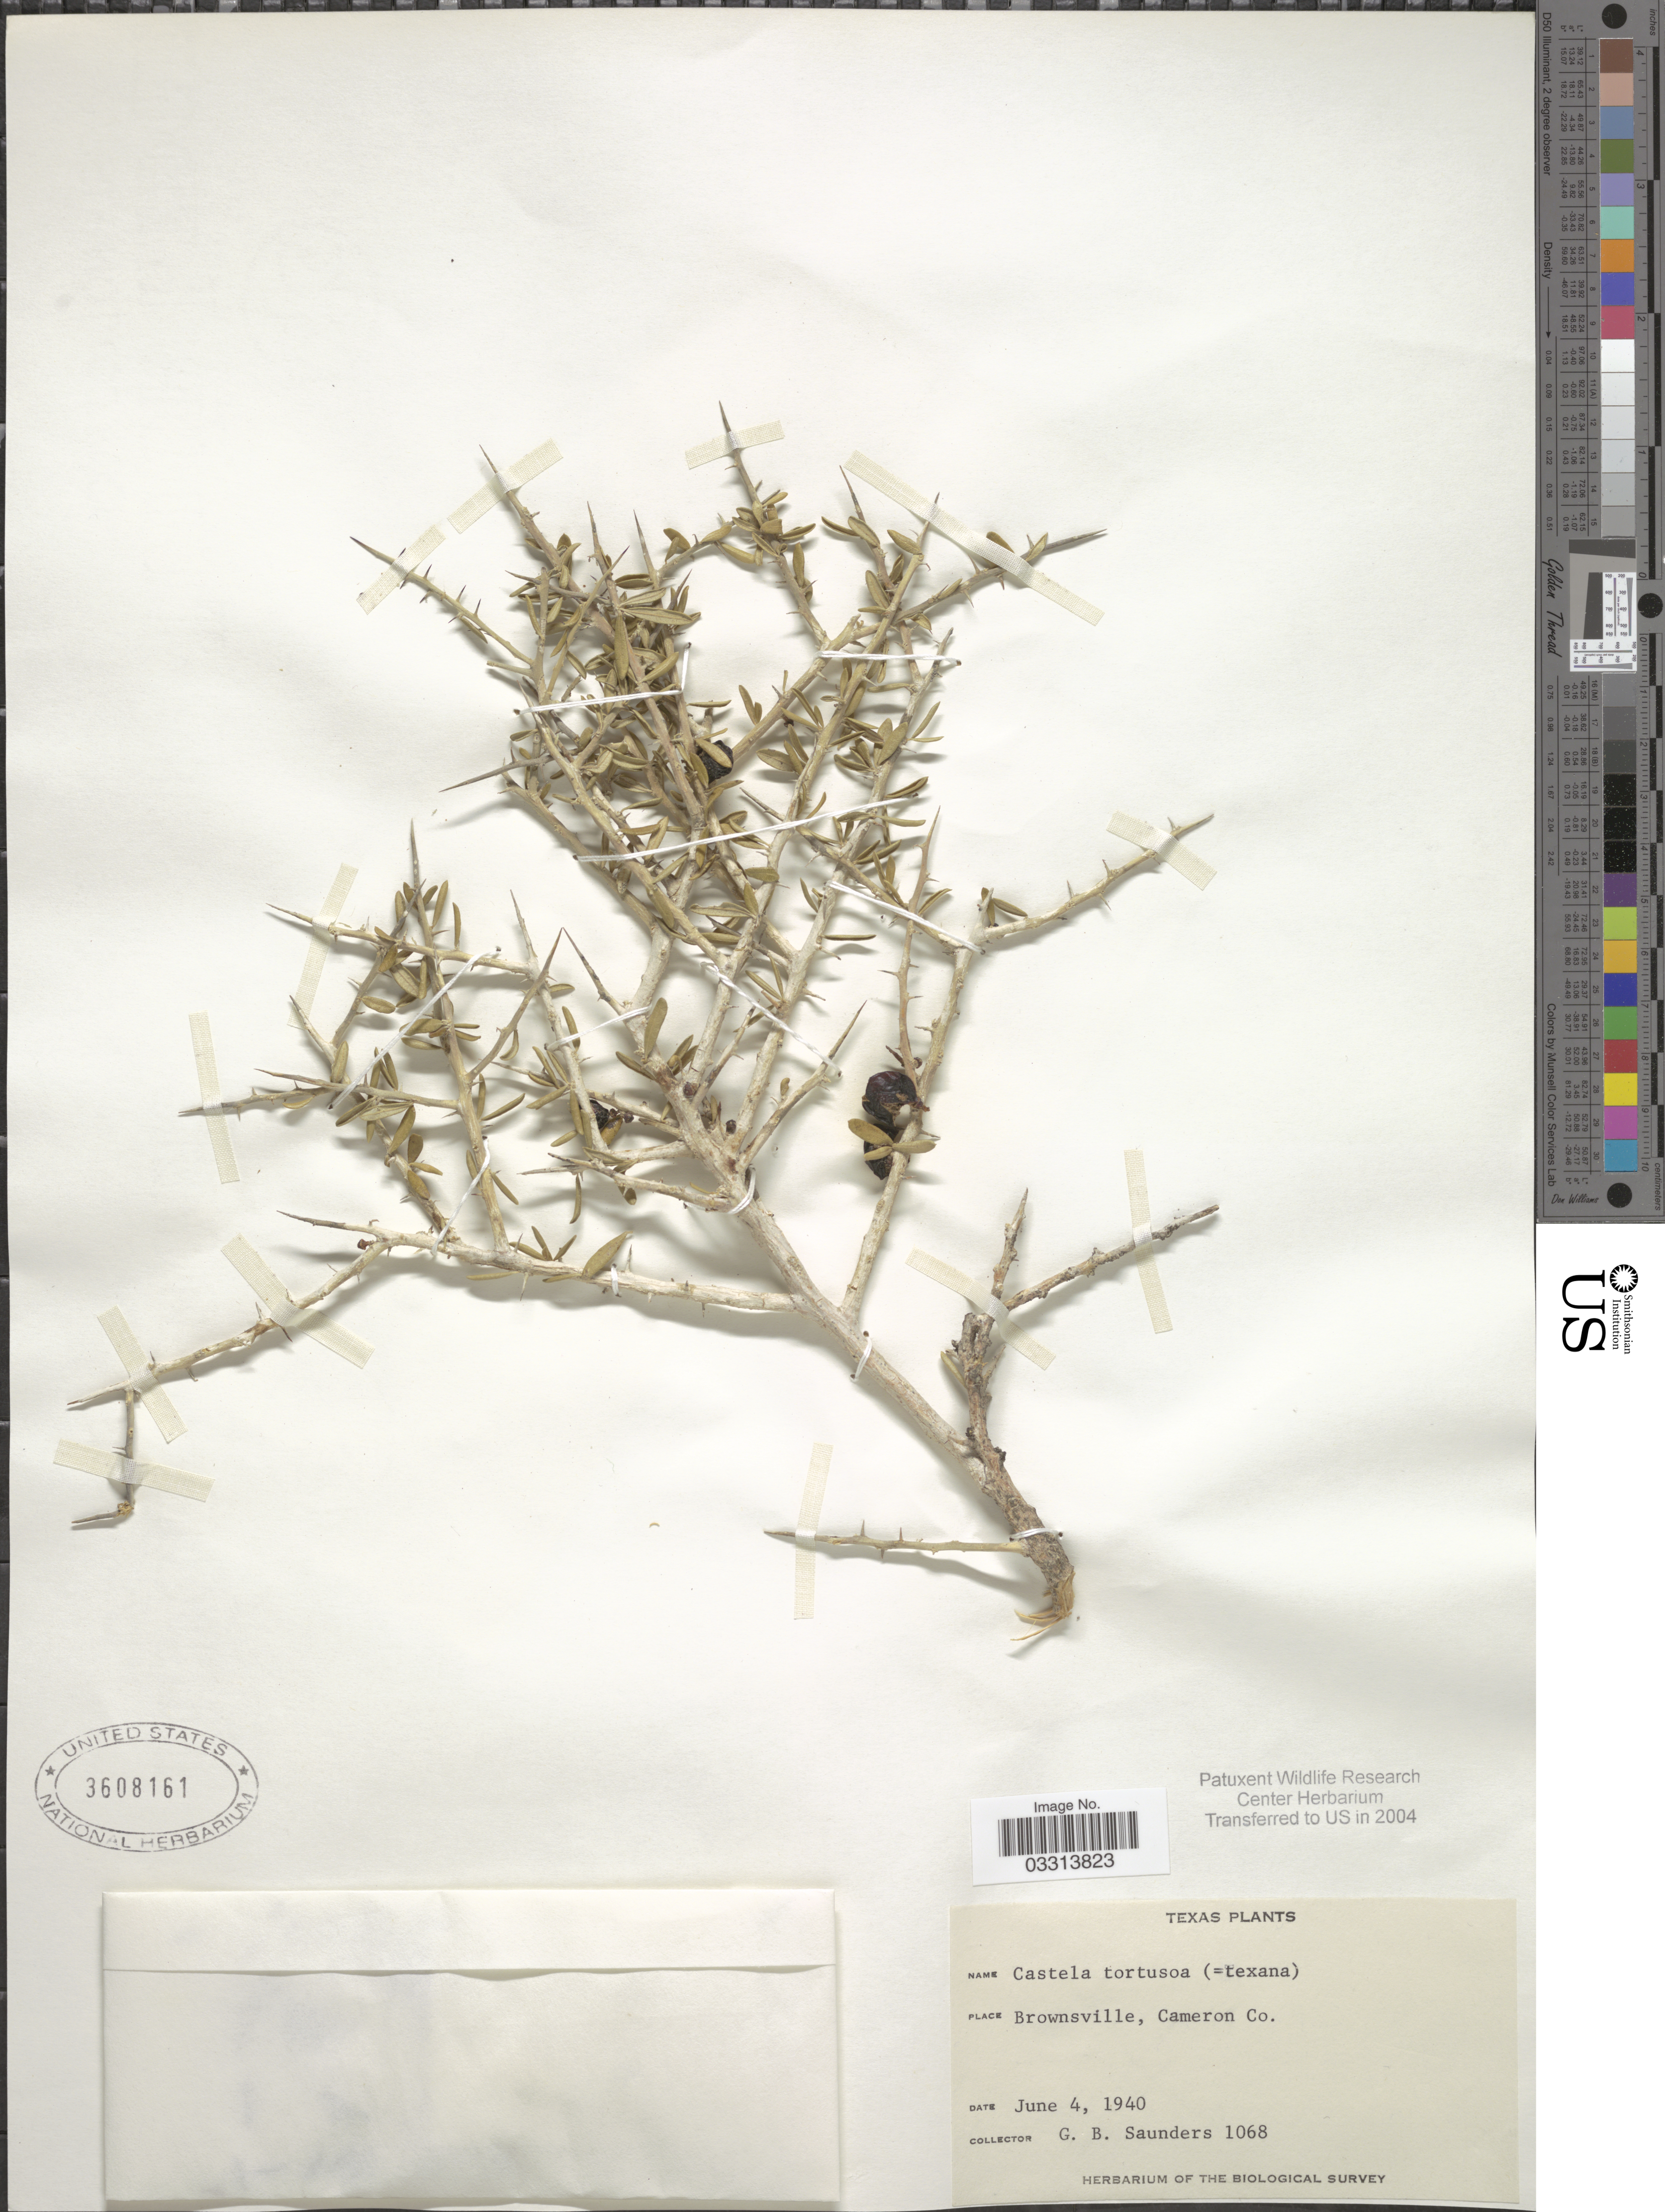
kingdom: Plantae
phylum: Tracheophyta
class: Magnoliopsida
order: Sapindales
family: Simaroubaceae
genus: Castela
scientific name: Castela tortuosa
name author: Liebm.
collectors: G. B. Saunders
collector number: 1068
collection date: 1940-06-04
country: United States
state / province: Texas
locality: Brownsville, Cameron Co.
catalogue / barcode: US 3608161